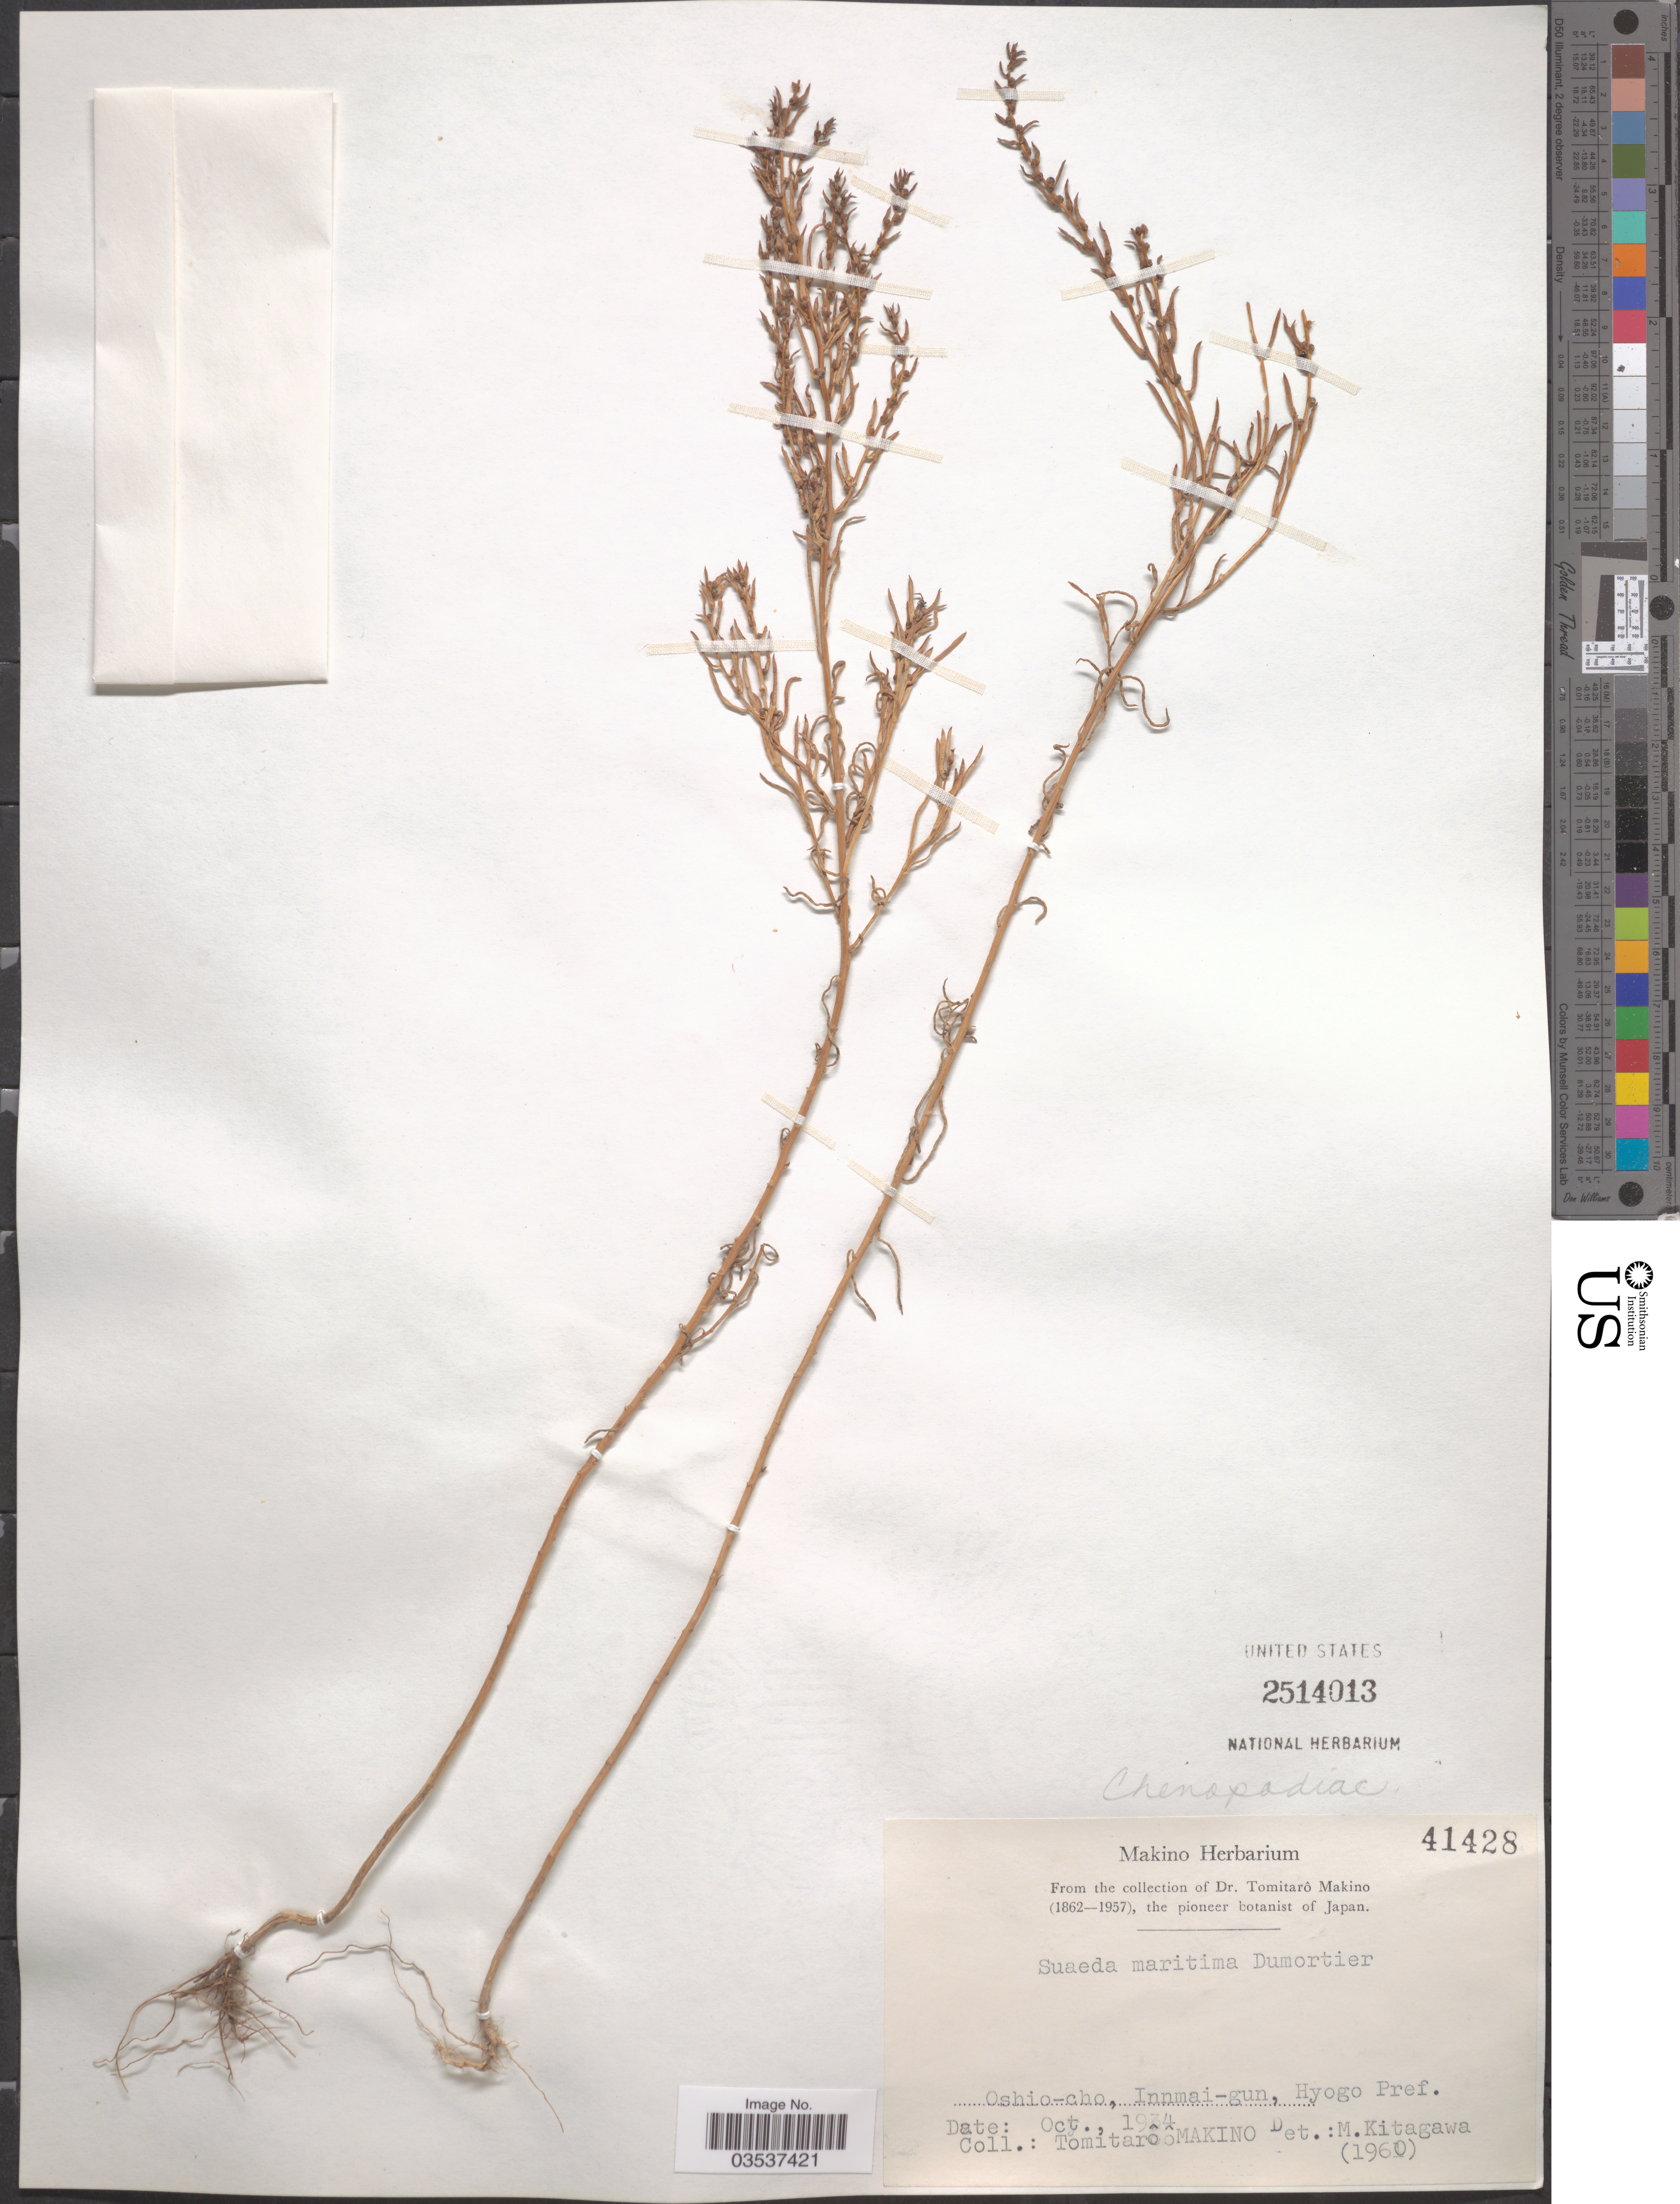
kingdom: Plantae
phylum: Tracheophyta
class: Magnoliopsida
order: Caryophyllales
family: Amaranthaceae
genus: Suaeda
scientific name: Suaeda maritima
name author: (L.) Dumort.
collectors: T. Makino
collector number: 41428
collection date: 1934-10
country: Japan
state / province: Hyogo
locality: Oshio-cho, Innmai-gun, Hyogo Pref.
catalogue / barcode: US 2514013